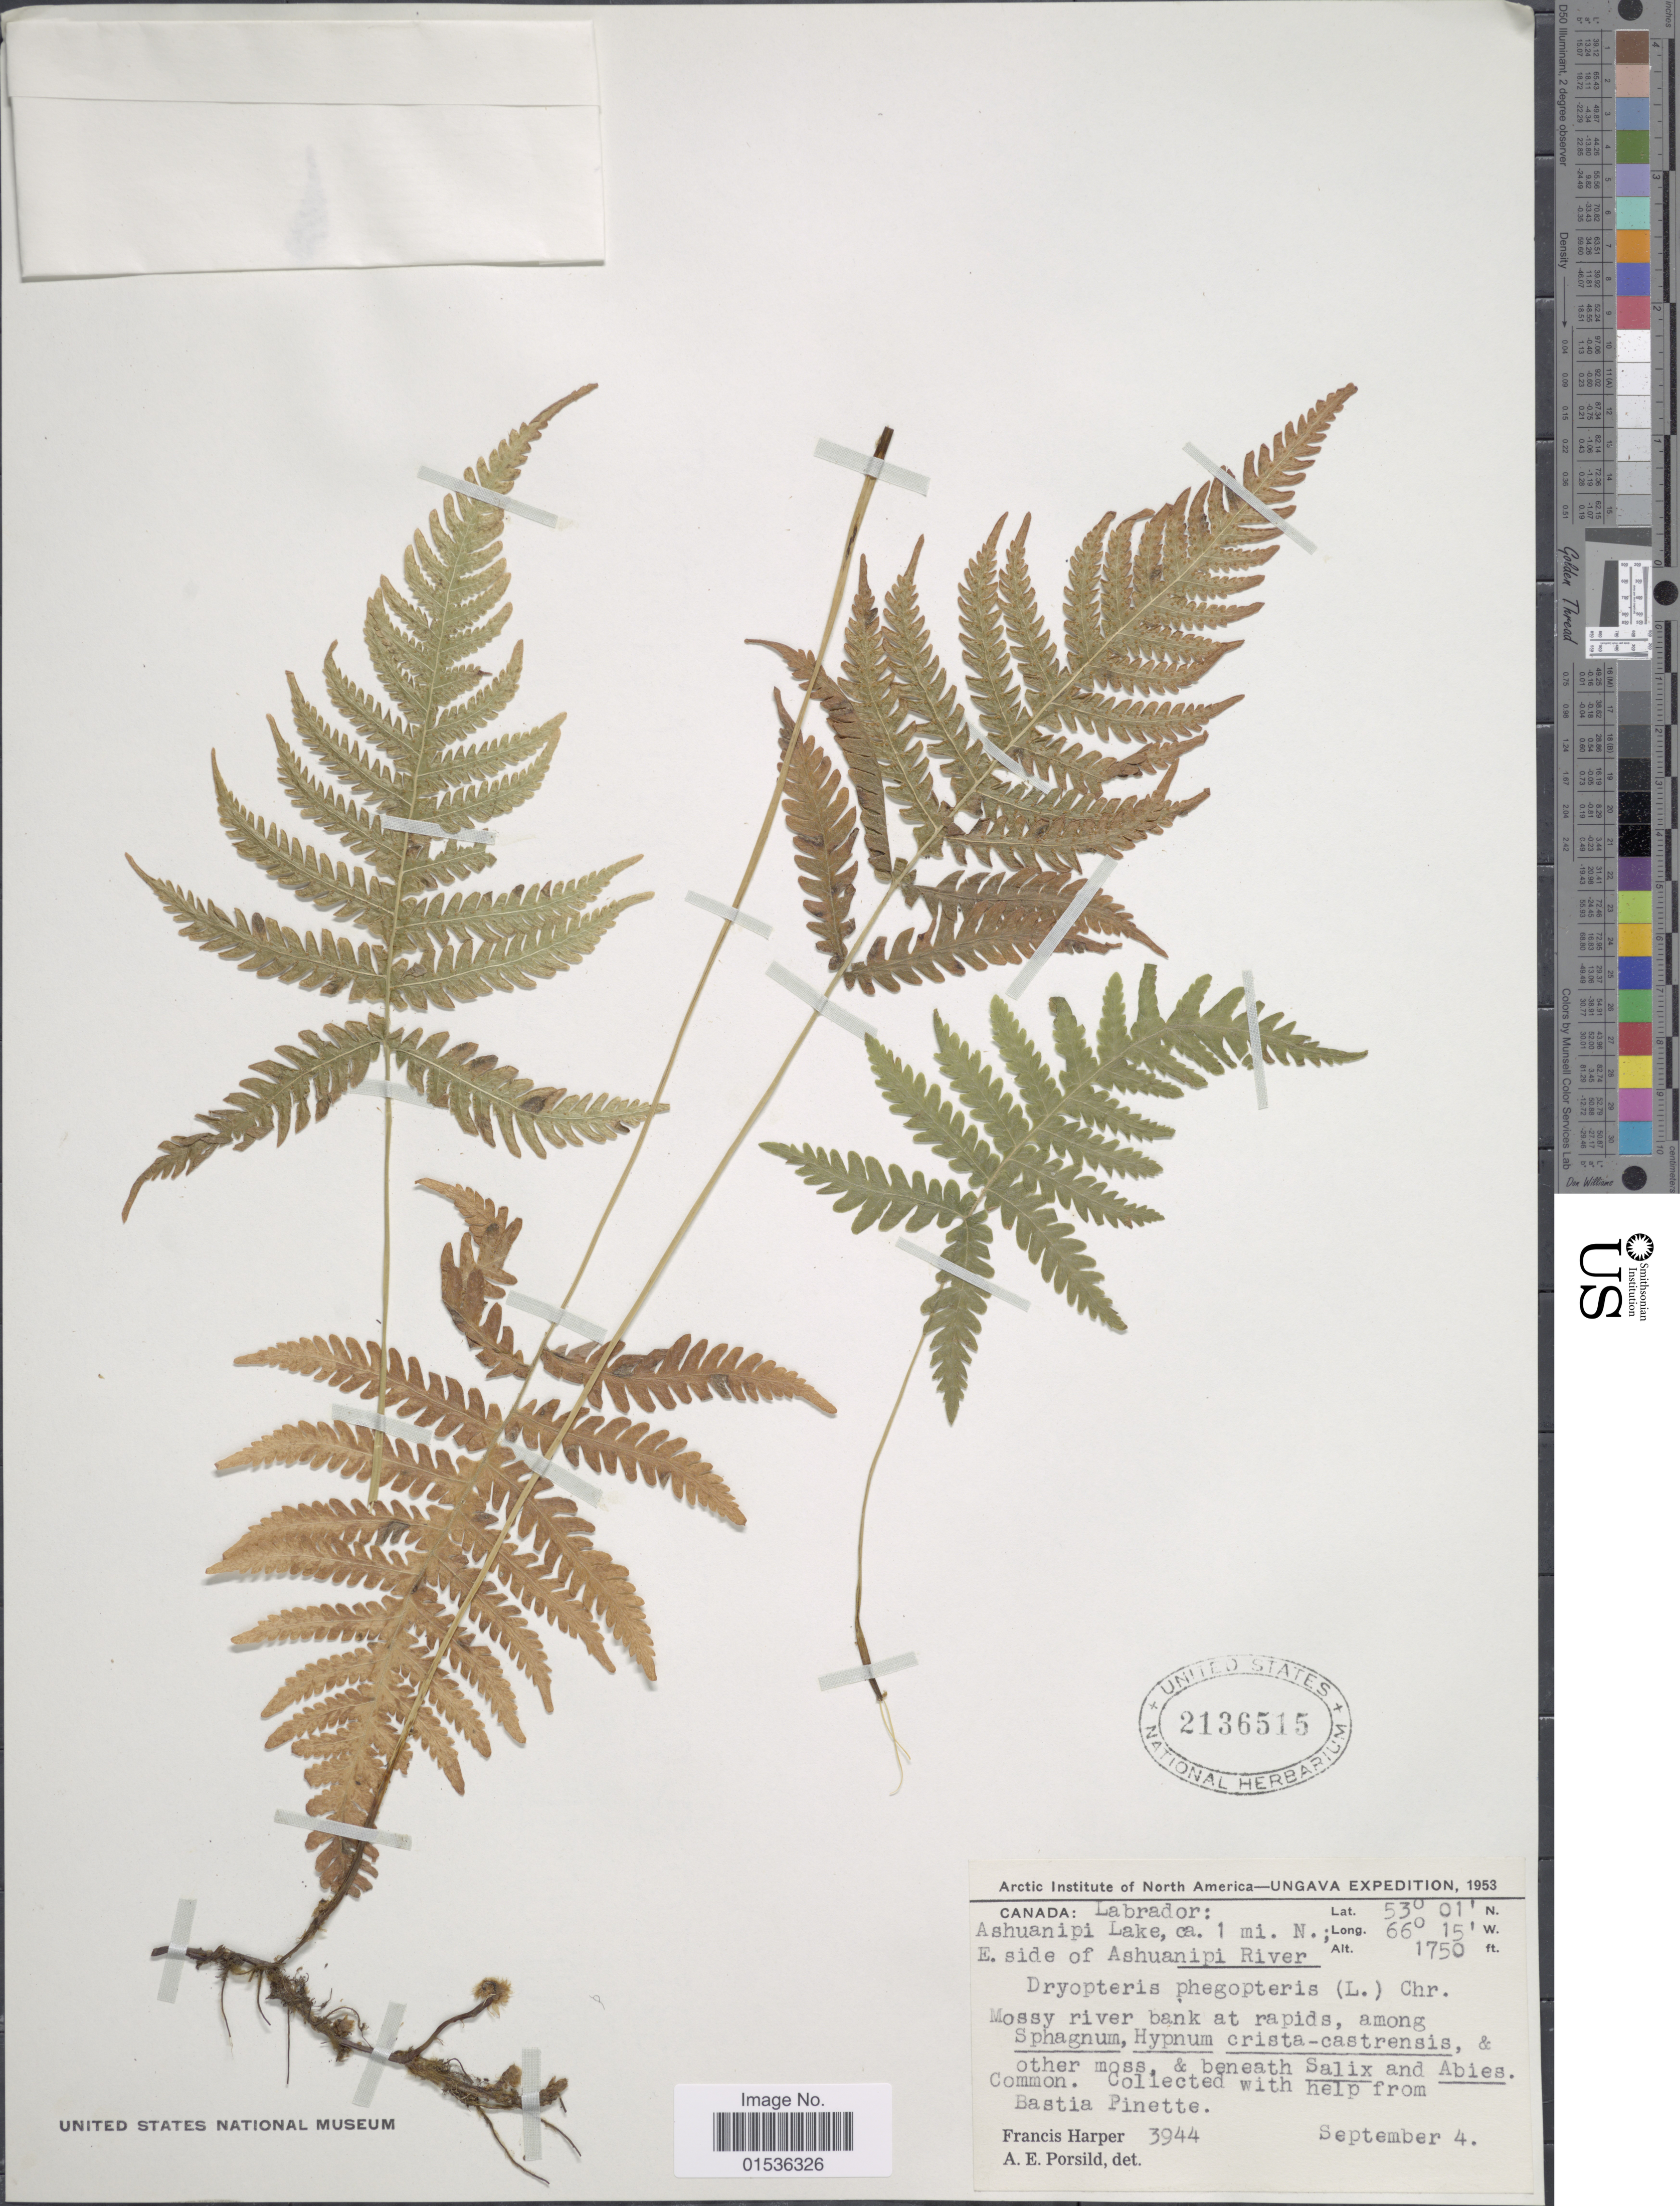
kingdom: Plantae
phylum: Tracheophyta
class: Polypodiopsida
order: Polypodiales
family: Thelypteridaceae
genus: Phegopteris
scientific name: Phegopteris connectilis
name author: (Michx.) Watt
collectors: A. E. Porsild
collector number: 3944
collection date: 1953-09-04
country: Canada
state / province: Newfoundland and Labrador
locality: North America - Ungava, Canada: Labrador, Ashuanipi Lake ca. 1 mi. N. E, side of Ashuanipi River.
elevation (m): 533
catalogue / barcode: US 2136515